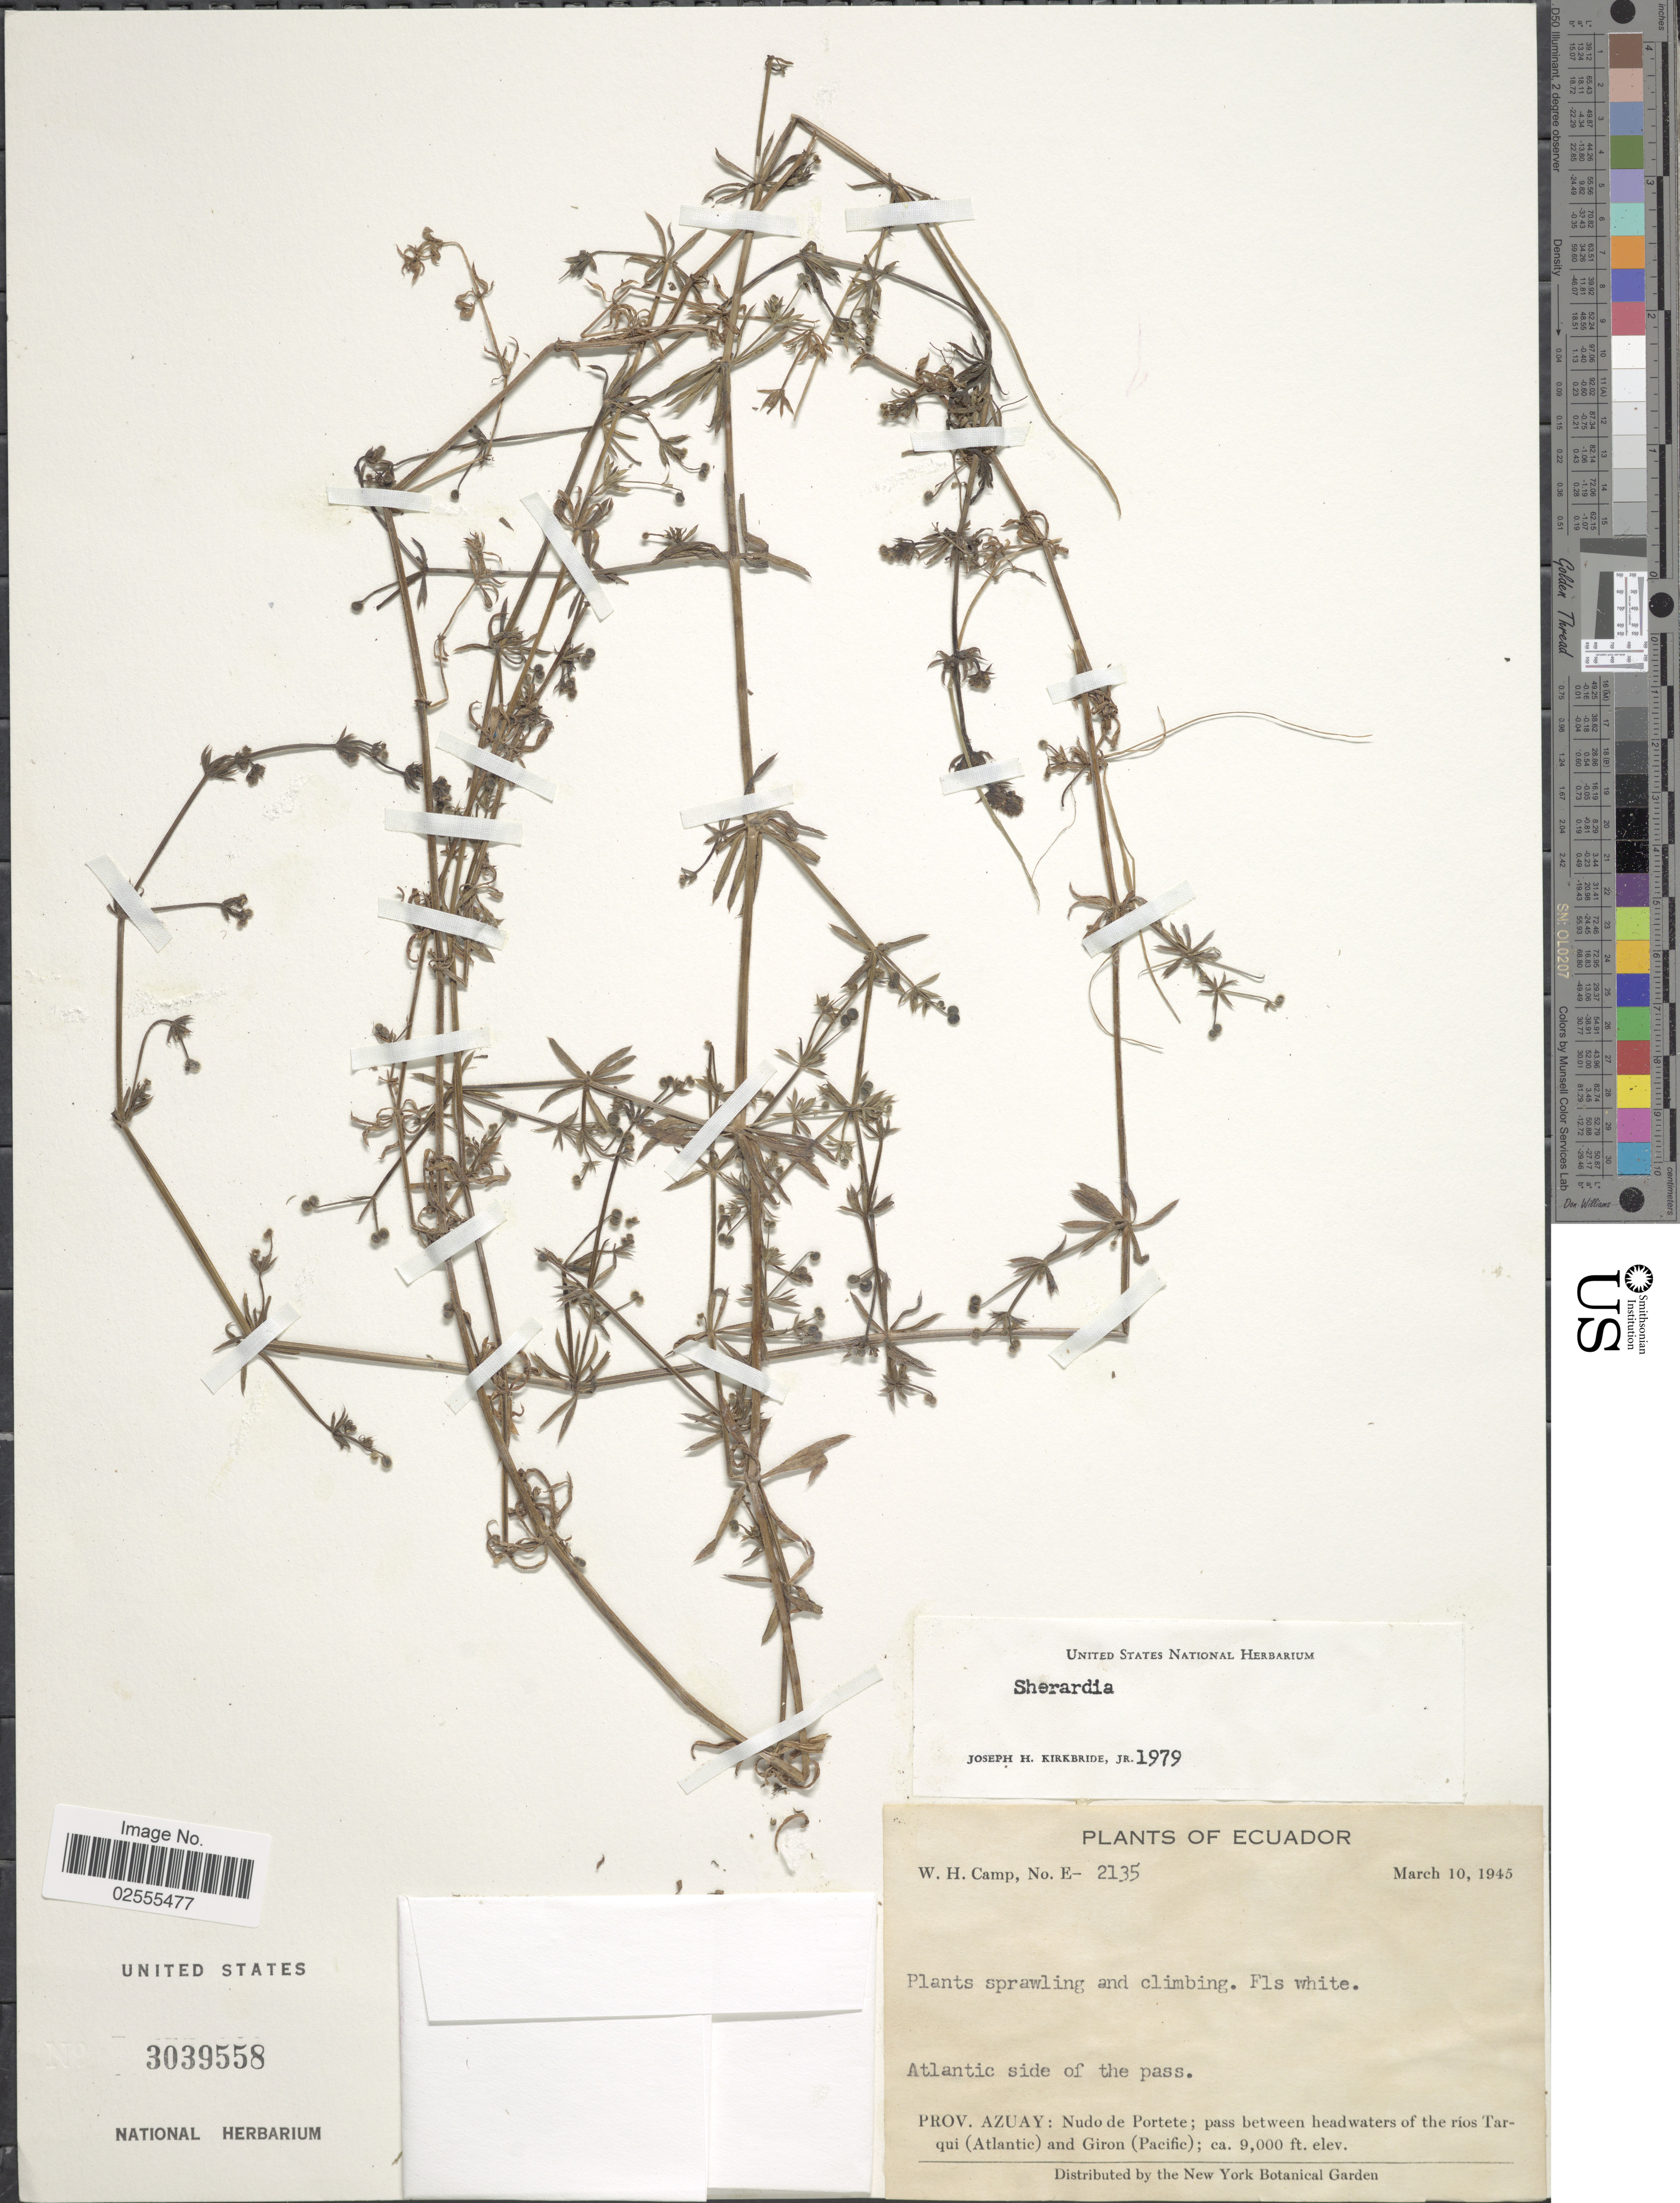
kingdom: Plantae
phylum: Tracheophyta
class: Magnoliopsida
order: Gentianales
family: Rubiaceae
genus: Sherardia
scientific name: Sherardia sp.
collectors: W. H. Camp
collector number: E-2135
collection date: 1945-03-10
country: Ecuador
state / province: Azuay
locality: Atlantic side of the pass, Nudo de Portete; pass between headwaters of the rios Tarqui (Atlantic) and Giron (Pacific).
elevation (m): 2743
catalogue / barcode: US 3039558